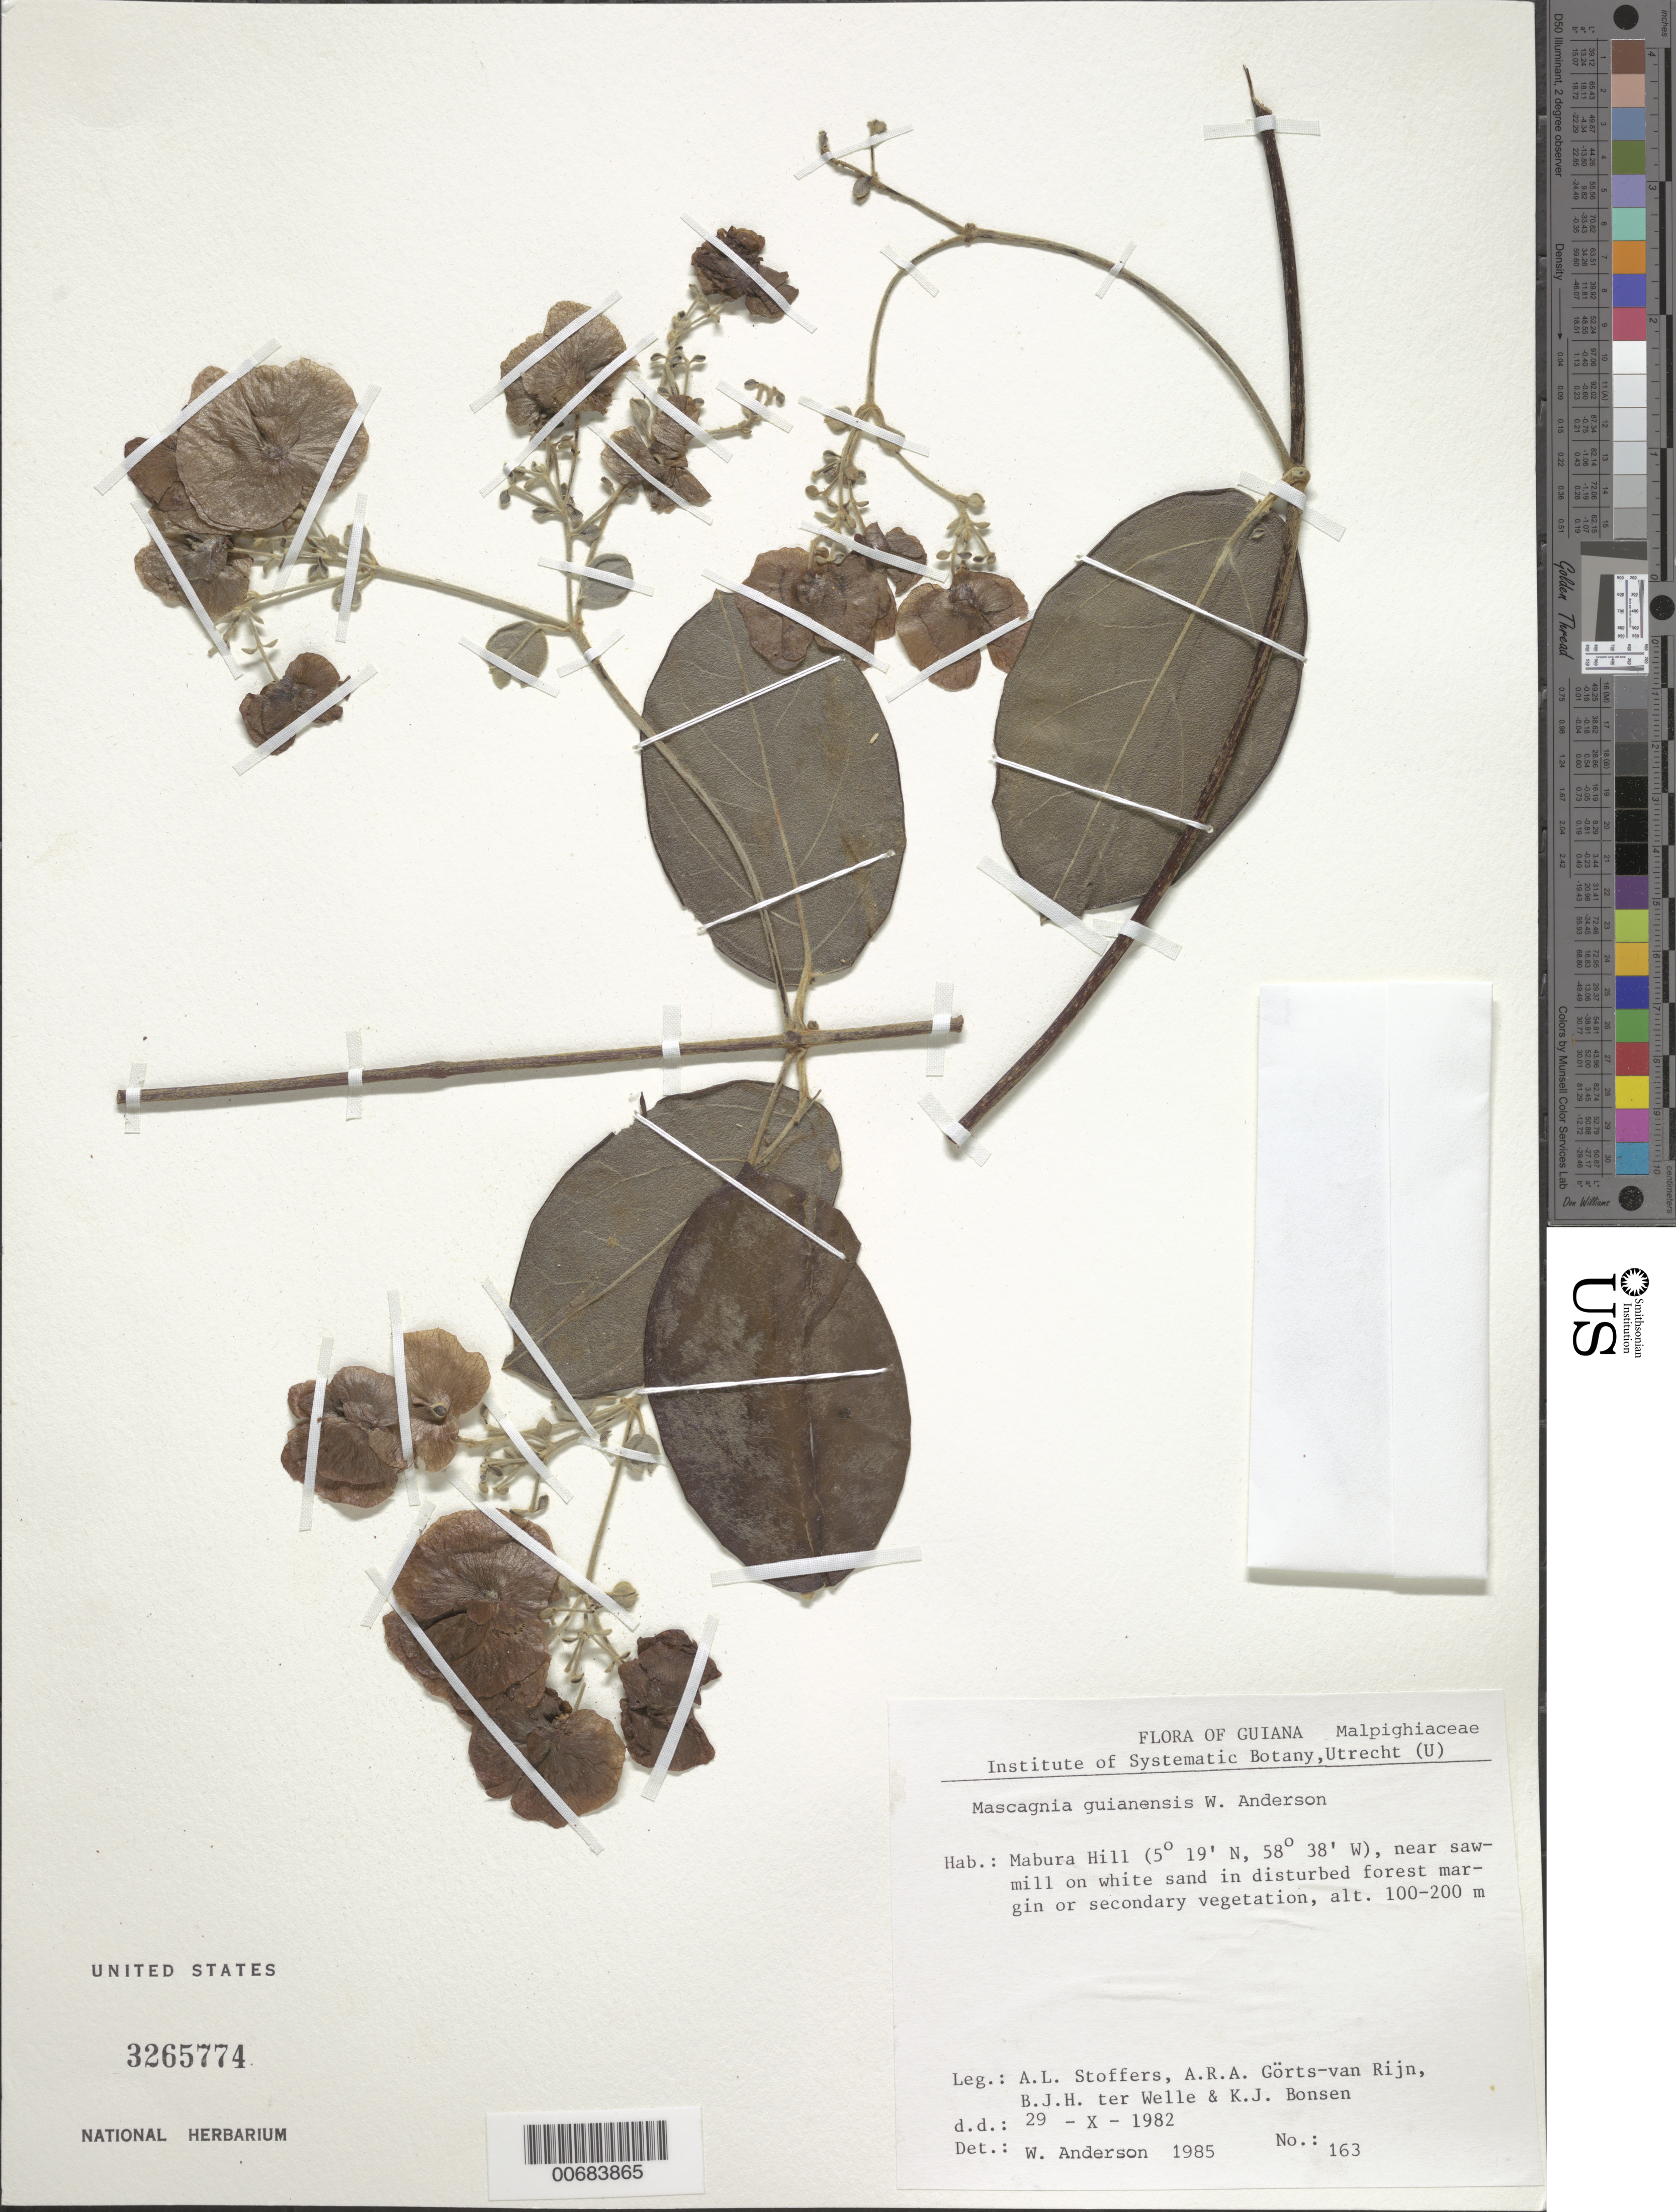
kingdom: Plantae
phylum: Tracheophyta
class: Magnoliopsida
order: Malpighiales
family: Malpighiaceae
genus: Mascagnia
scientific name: Mascagnia guianensis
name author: W.R. Anderson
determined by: Anderson, W.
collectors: A. Stoffers, A. .R. A. Görts-van Rijn, B. Welle & K. Bonsen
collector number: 163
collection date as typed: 29-Oct-82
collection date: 1982-10-29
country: Guyana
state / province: U. Demerara-Berbice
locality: Mabura Hill, near sawmill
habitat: Disturbed/secondary vegetation on white sand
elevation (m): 100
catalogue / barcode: US 3265774